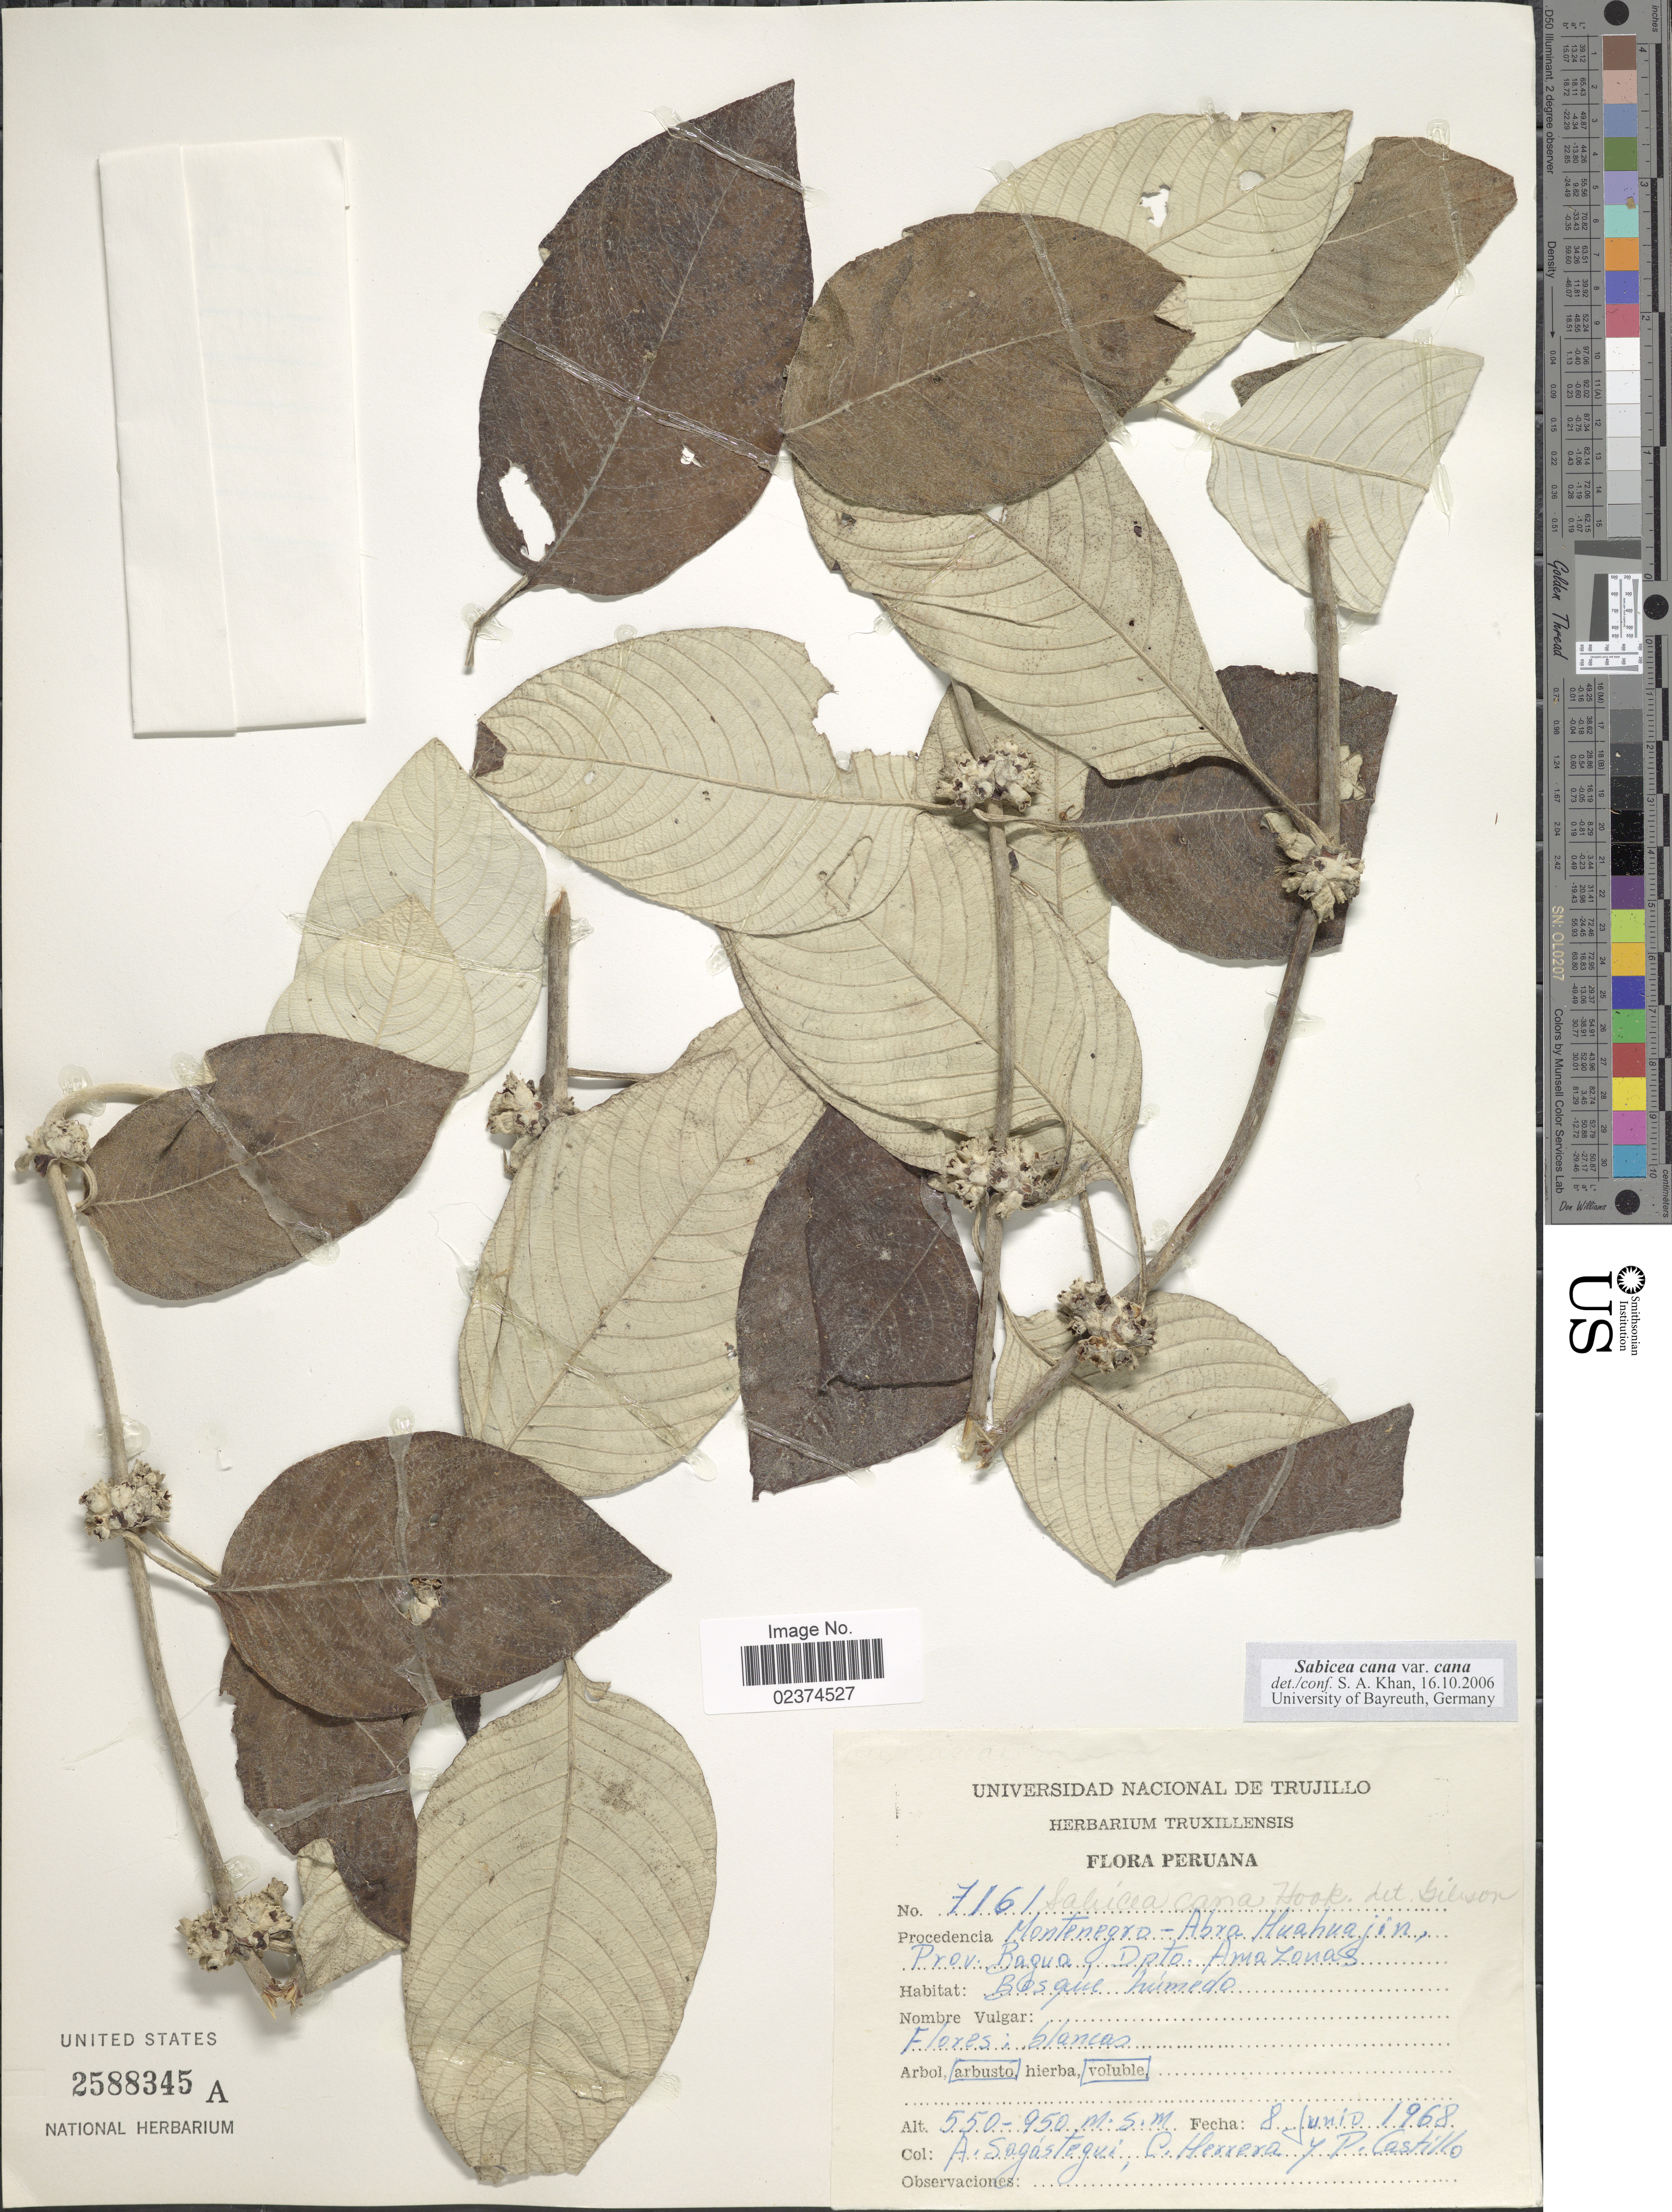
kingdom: Plantae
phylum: Tracheophyta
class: Magnoliopsida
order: Gentianales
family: Rubiaceae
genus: Sabicea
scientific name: Sabicea cana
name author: Hook. f.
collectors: A. Sagástegui A., C. Herrera & P. Castillo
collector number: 7161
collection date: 1968-06-08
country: Peru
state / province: Amazonas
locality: Montenegro-Abra Huahuajin, Prov. Bagua, Dpto Amazonas, Bosque húmedo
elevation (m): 550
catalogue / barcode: US 2588345A